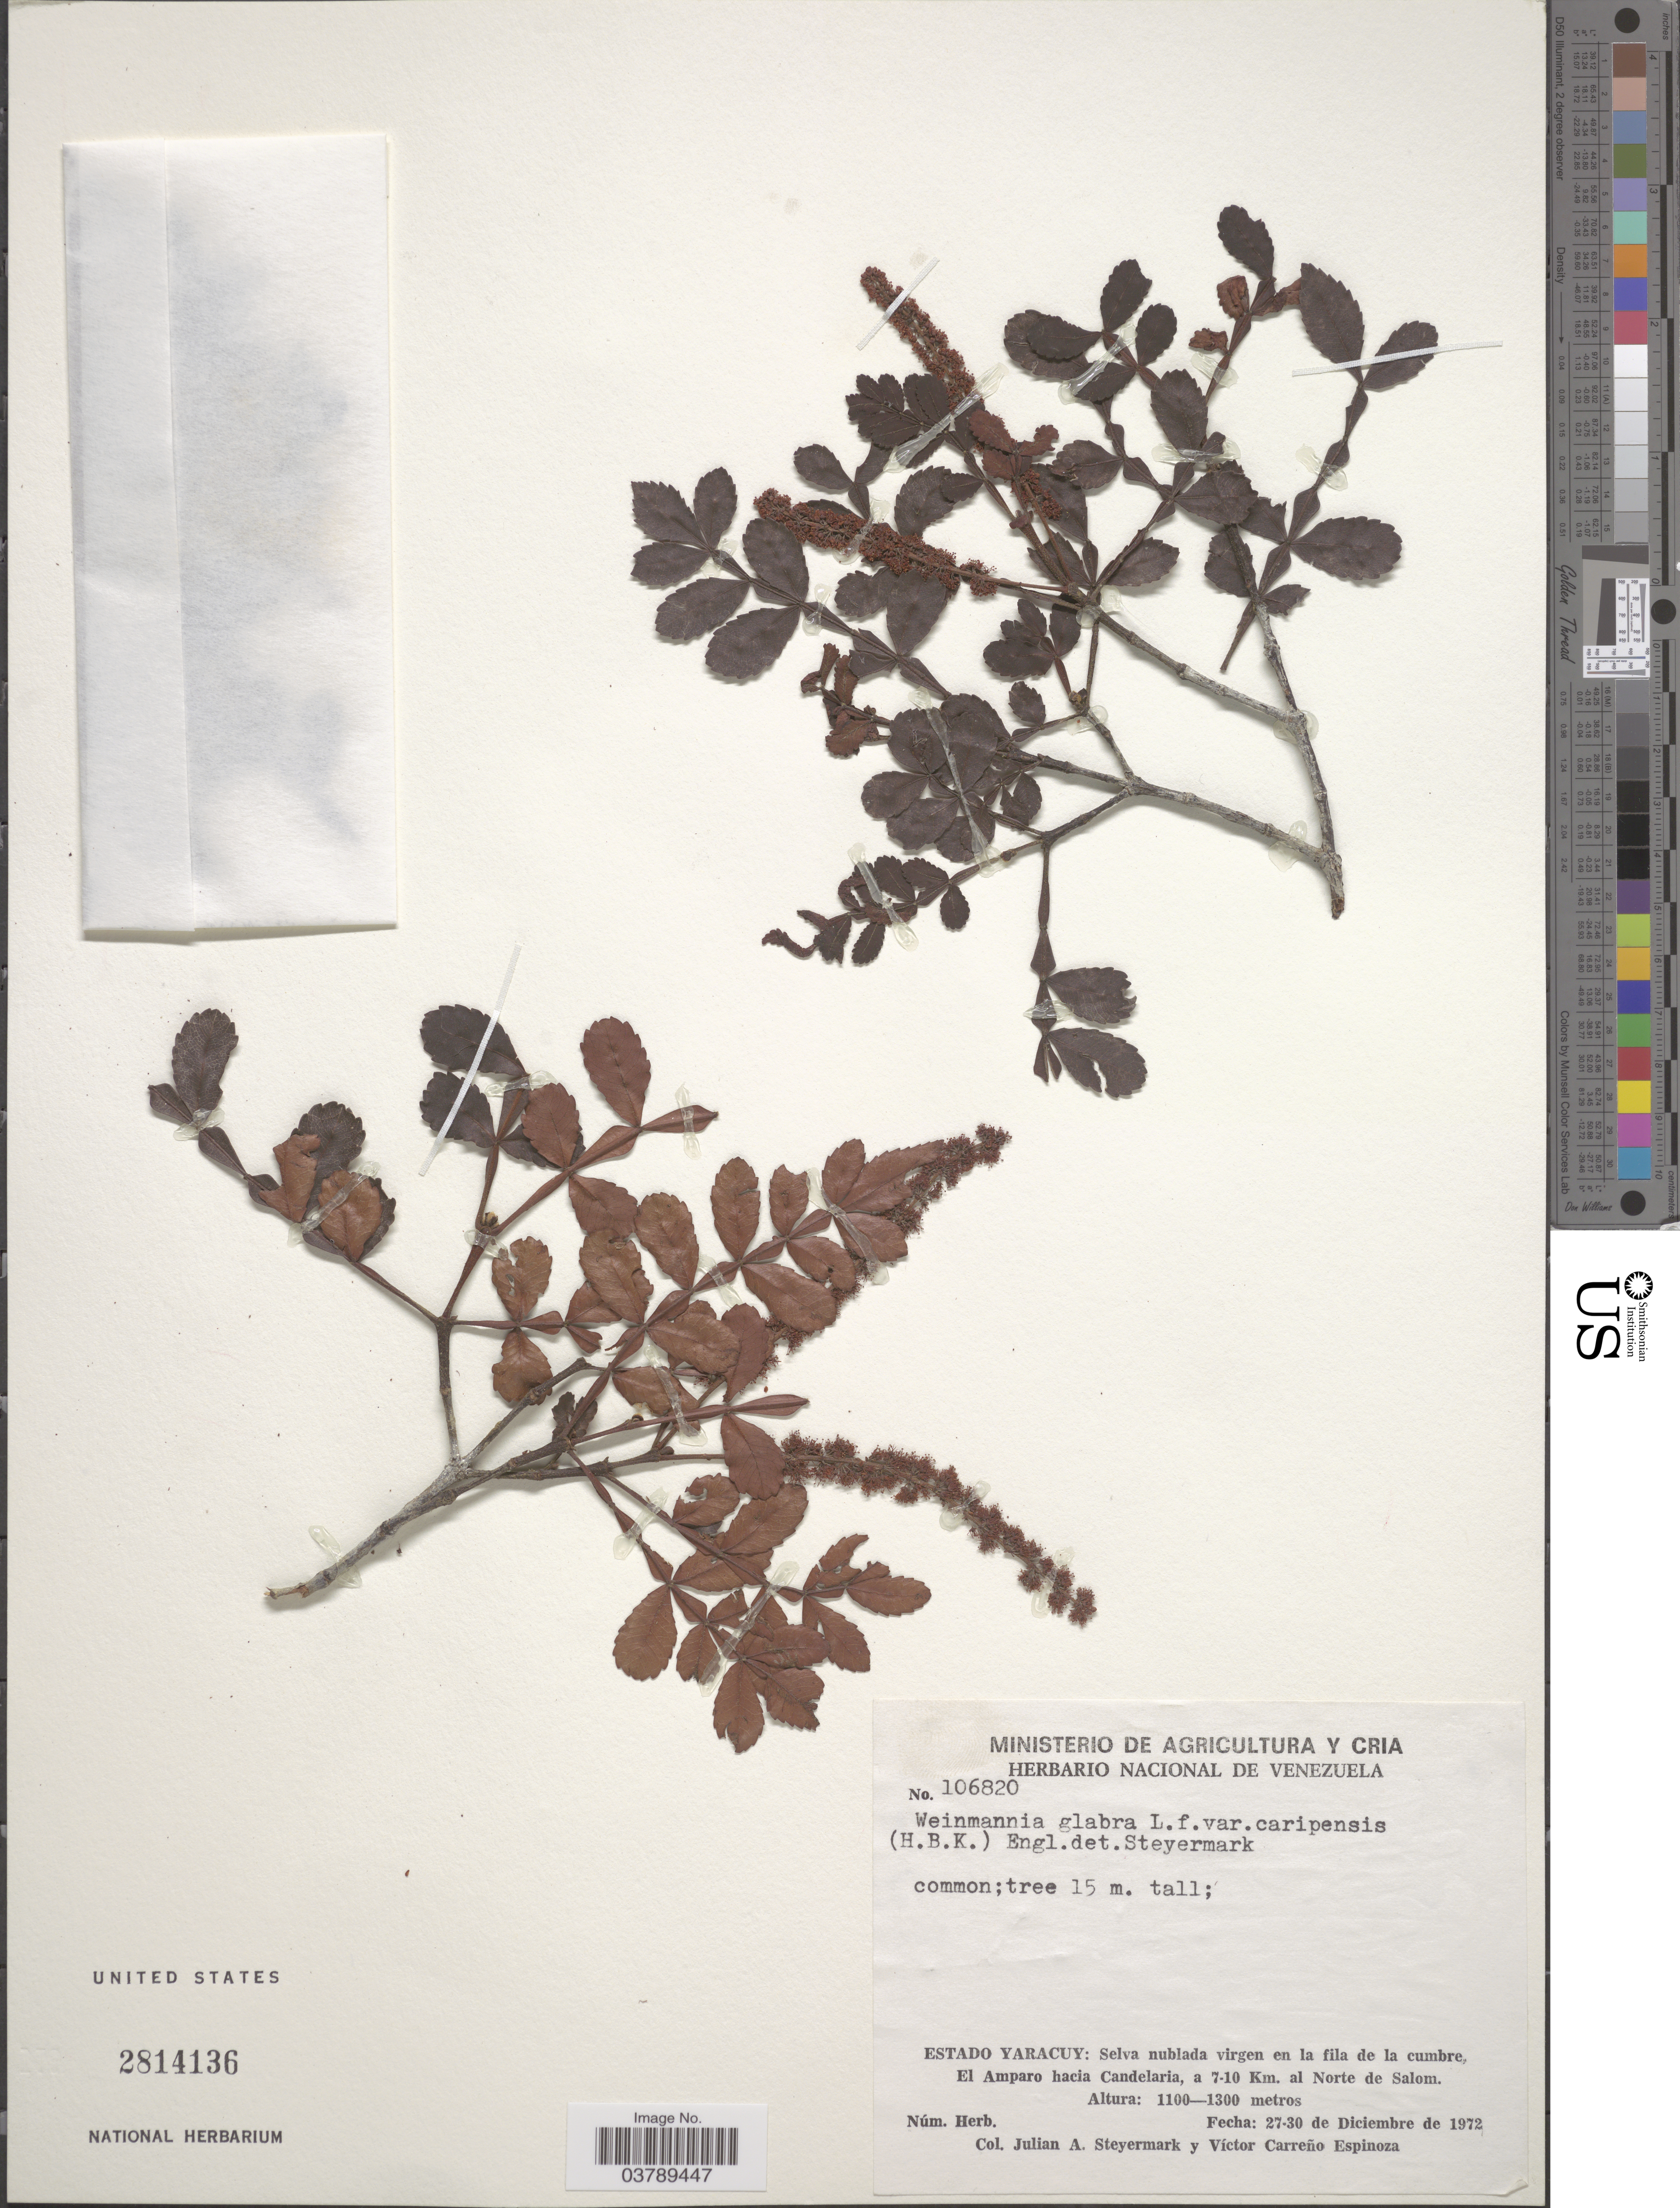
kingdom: Plantae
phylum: Tracheophyta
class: Magnoliopsida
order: Oxalidales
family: Cunoniaceae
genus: Weinmannia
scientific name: Weinmannia pinnata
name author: L.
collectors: J. Steyermark & V. Espinoza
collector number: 106820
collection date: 1972-12-27/1972-12-30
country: Venezuela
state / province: Yaracuy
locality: Selva nublada virgen en la fila de la cumbre, El Amparo hacia Candelaria, a 7-10 Km. al Norte de Salom.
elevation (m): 1100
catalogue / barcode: US 2814136